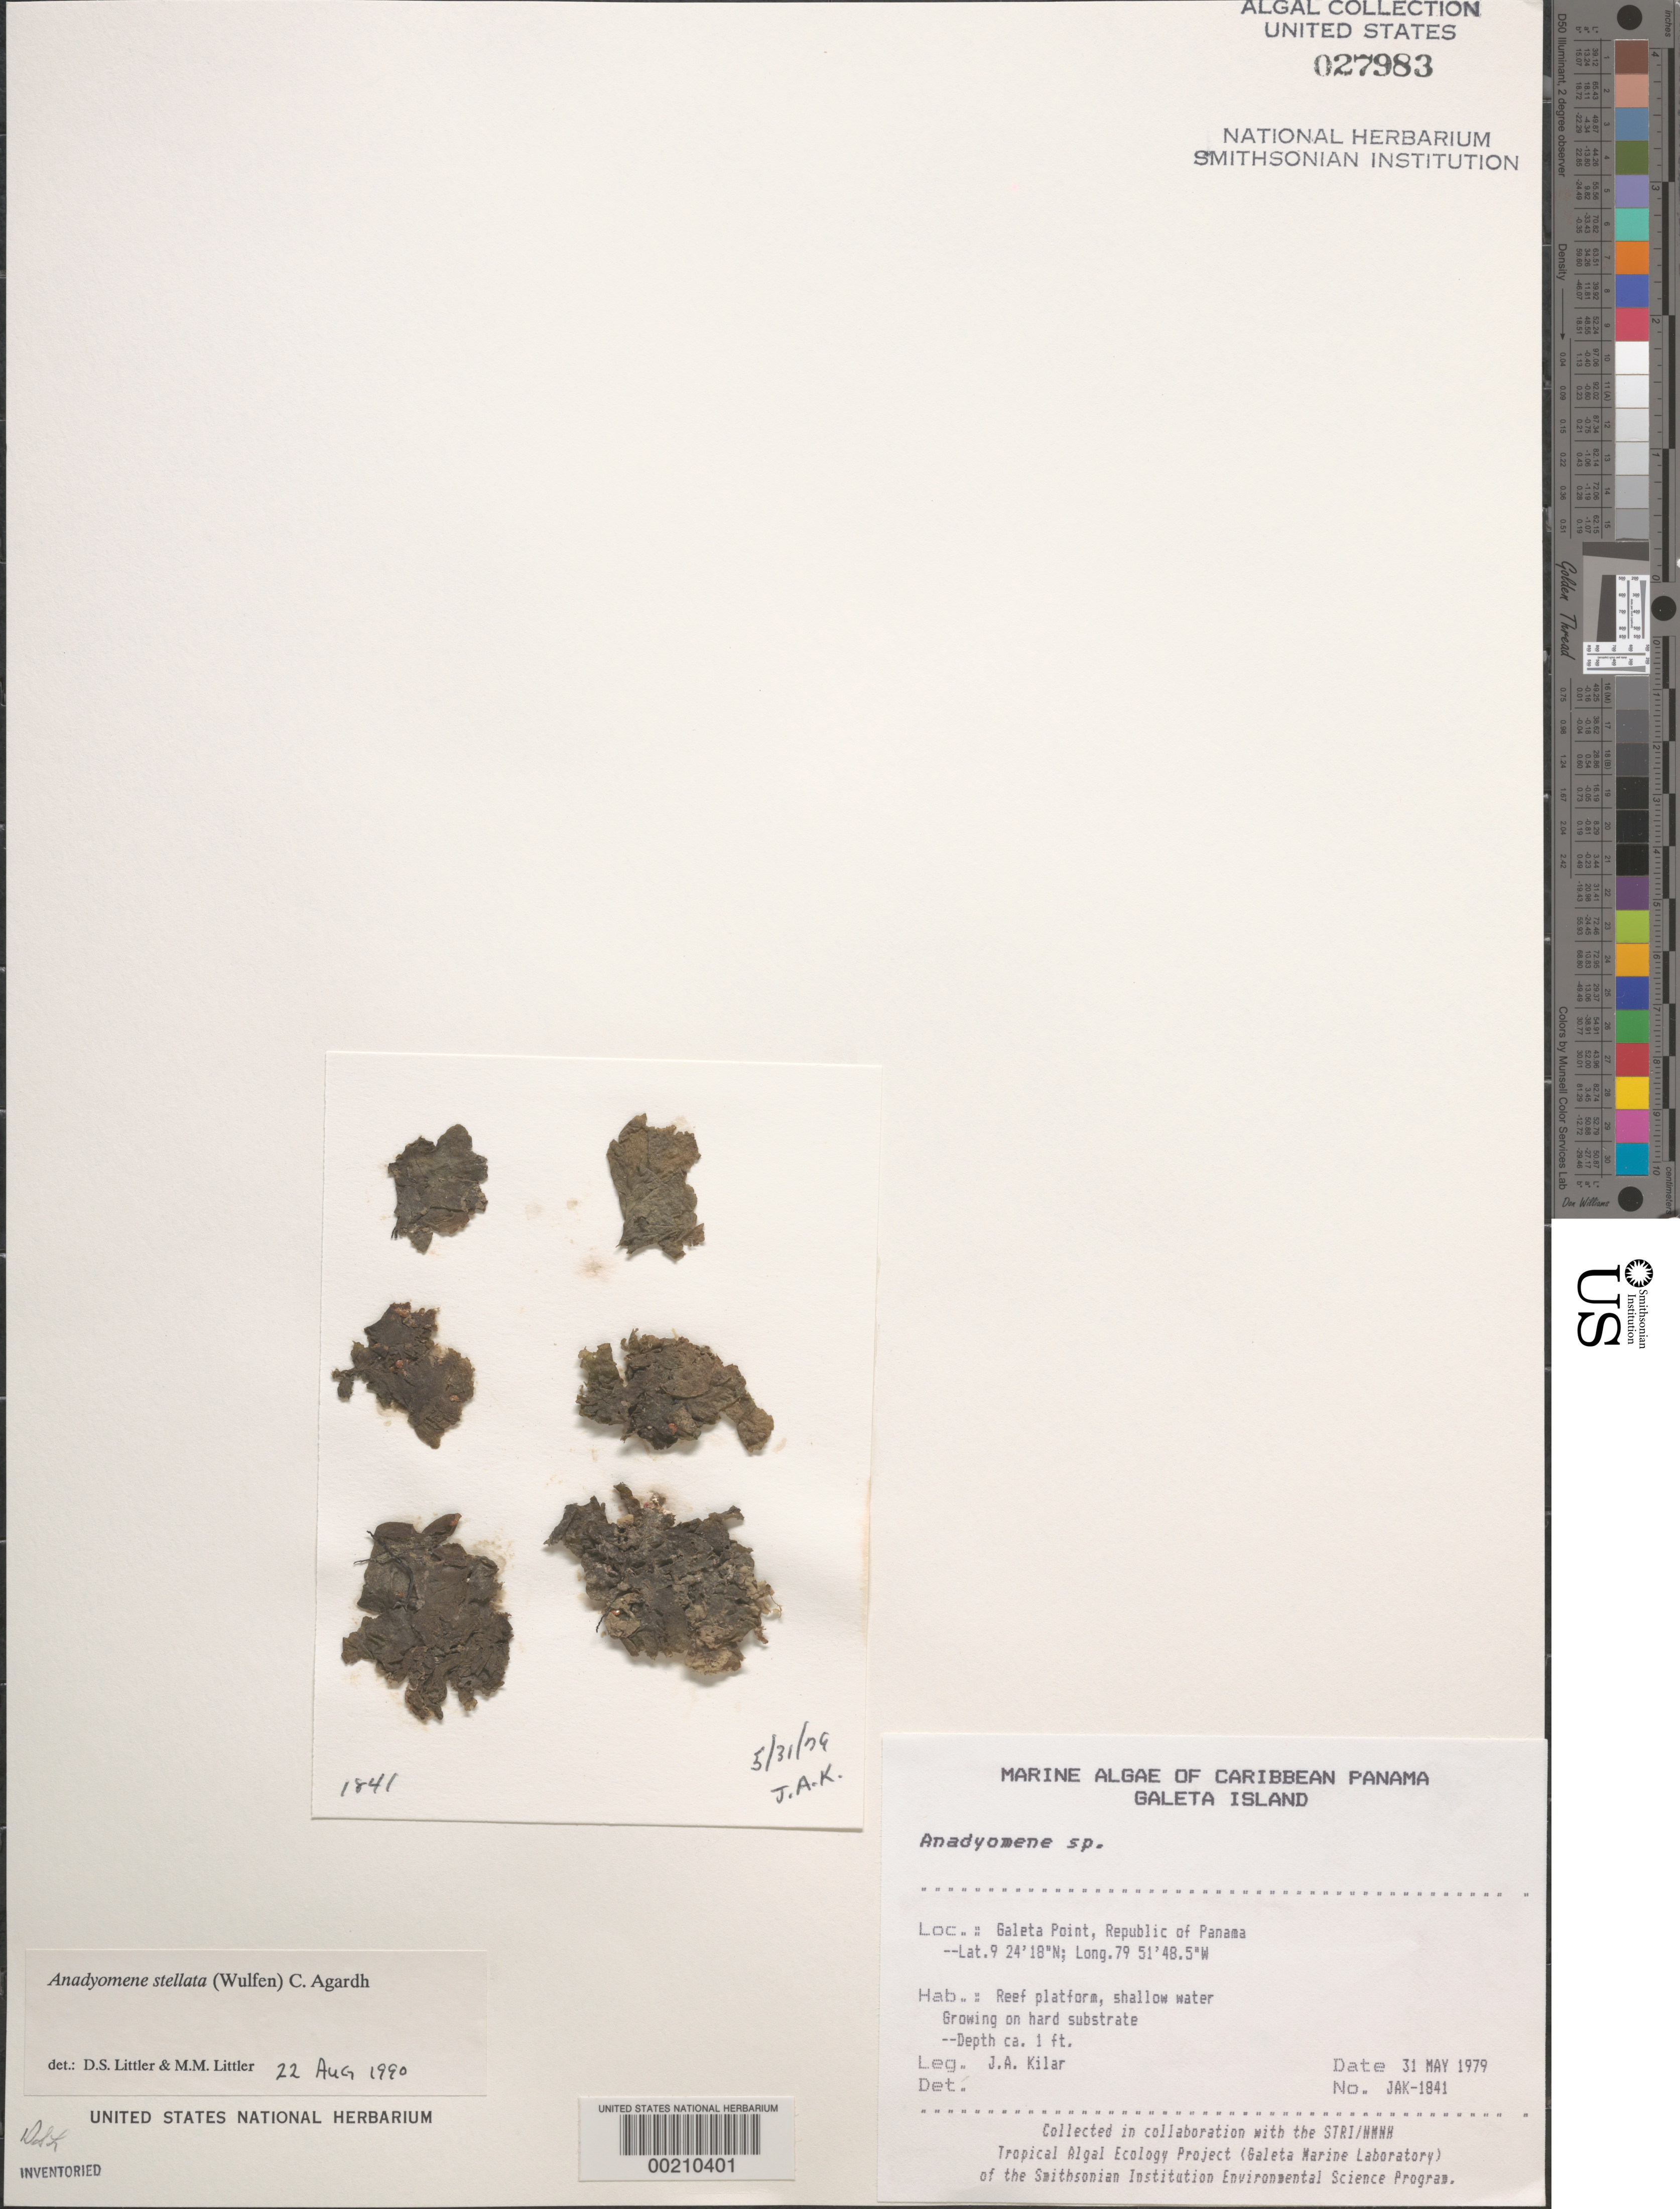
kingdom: Plantae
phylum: Chlorophyta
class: Ulvophyceae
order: Cladophorales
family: Anadyomenaceae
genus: Anadyomene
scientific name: Anadyomene stellata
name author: (Wulfen) C. Agardh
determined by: Littler, D. S.; Littler, M. M.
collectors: J. A. Kilar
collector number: JAK-1841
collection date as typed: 31 May 1979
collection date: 1979-05-31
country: Panama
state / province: Colón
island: Galeta Island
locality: Galeta Point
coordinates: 9 24' 18" N, 79 51' 48.5" W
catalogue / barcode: US 27983